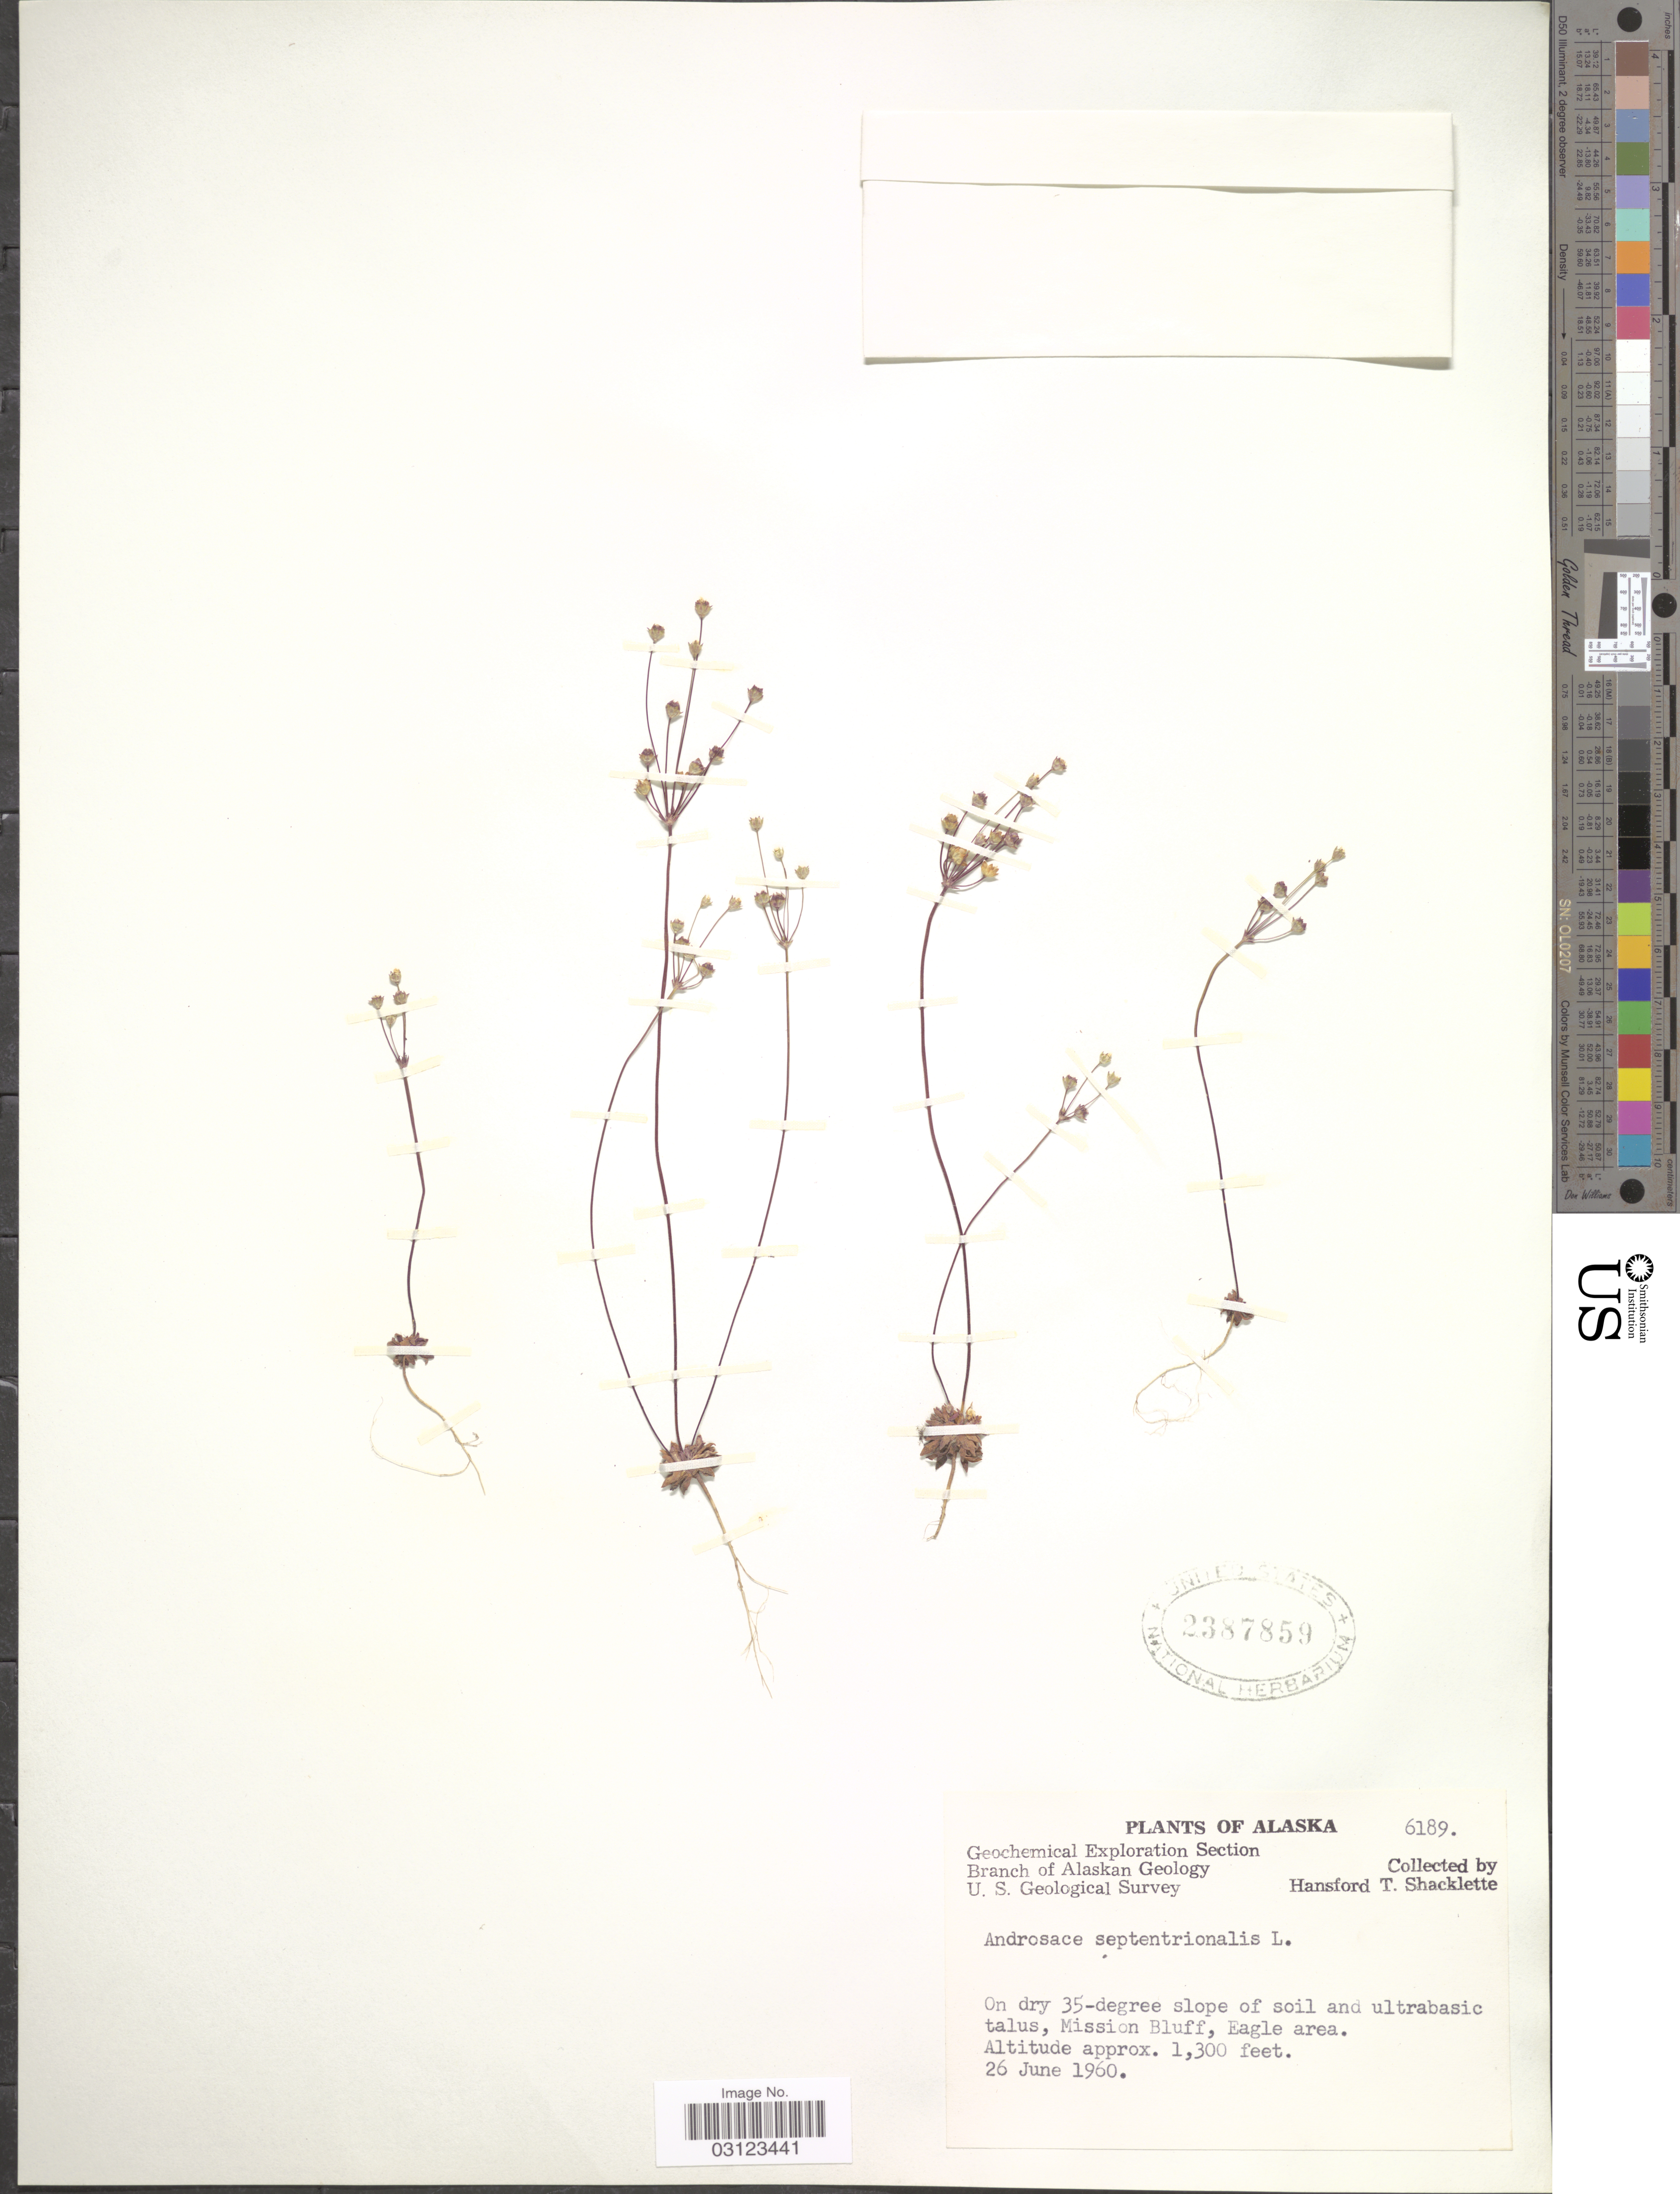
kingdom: Plantae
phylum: Tracheophyta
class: Magnoliopsida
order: Ericales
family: Primulaceae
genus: Androsace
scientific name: Androsace septentrionalis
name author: L.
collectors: H. Shacklette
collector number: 6189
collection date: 1960-06-26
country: United States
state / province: Alaska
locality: Mission Bluff, Eagle area.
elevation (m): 396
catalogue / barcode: US 2387859